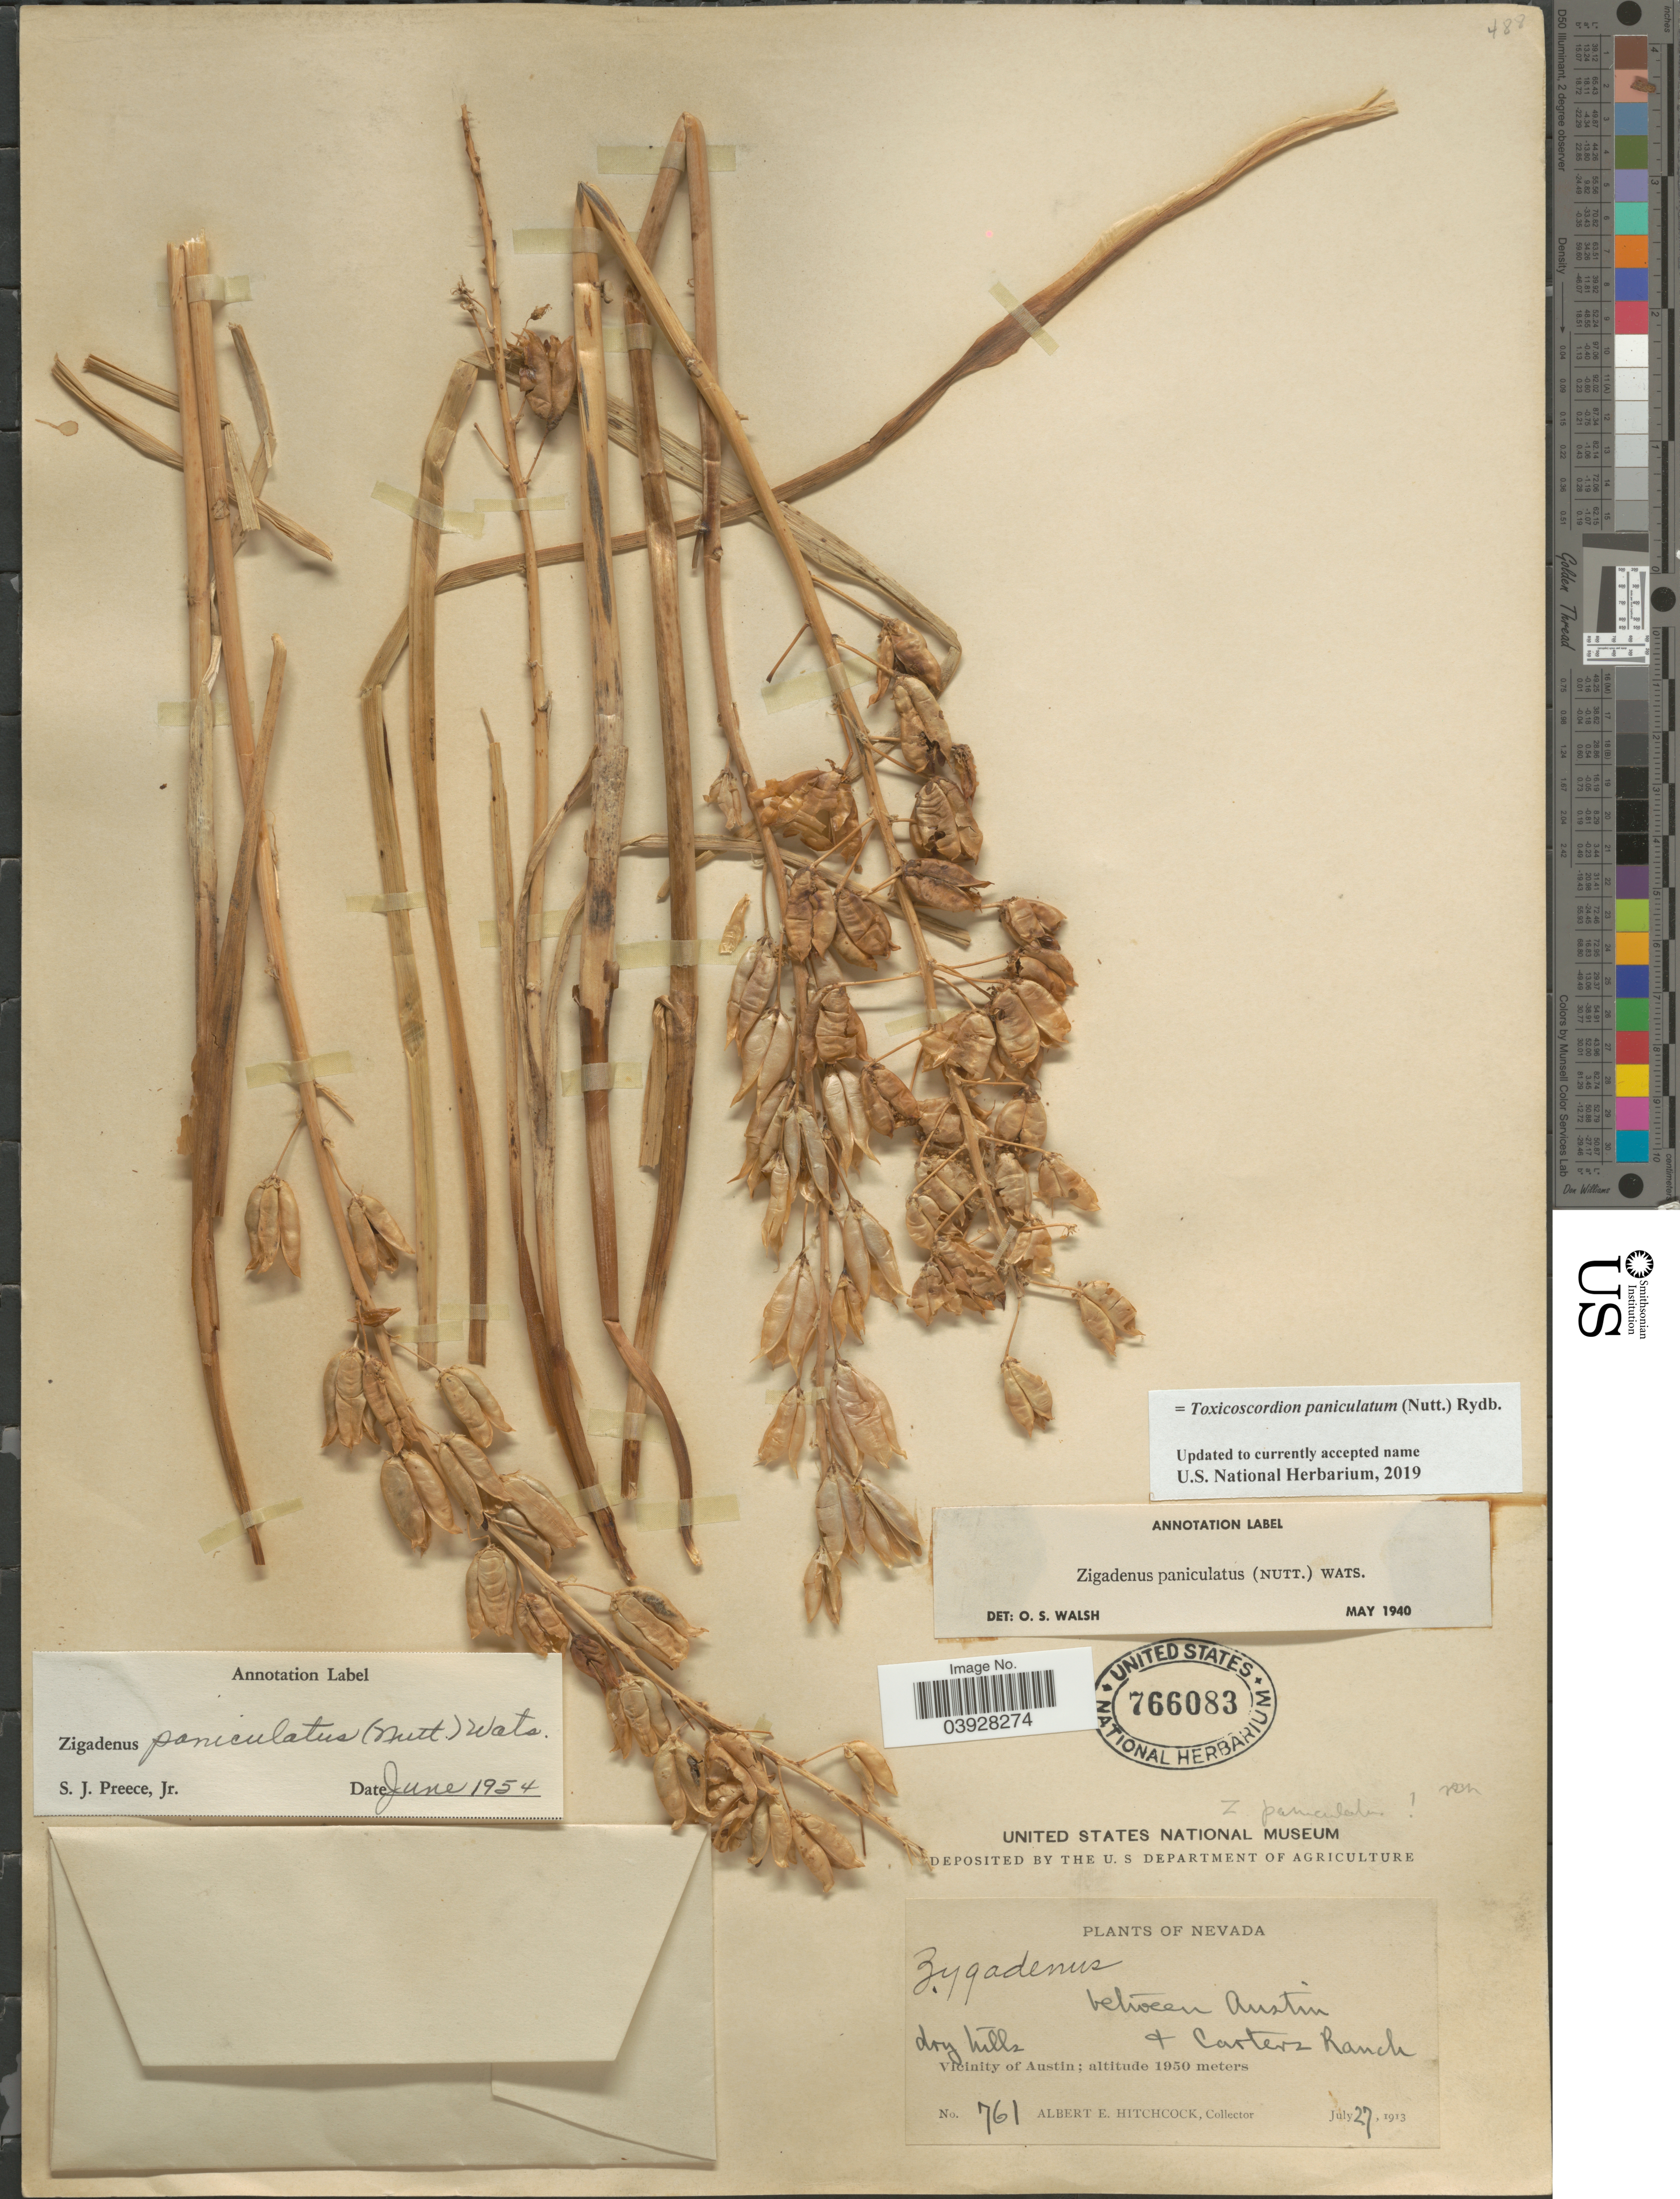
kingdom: Plantae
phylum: Tracheophyta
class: Liliopsida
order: Liliales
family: Melanthiaceae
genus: Toxicoscordion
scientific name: Toxicoscordion paniculatum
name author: (Nutt.) Rydb.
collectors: A. Hitchcock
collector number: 761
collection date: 1913-07-27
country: United States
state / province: Nevada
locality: Between Austin & Carters Ranch. Vicinity of Austin.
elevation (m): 1950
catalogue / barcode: US 766083